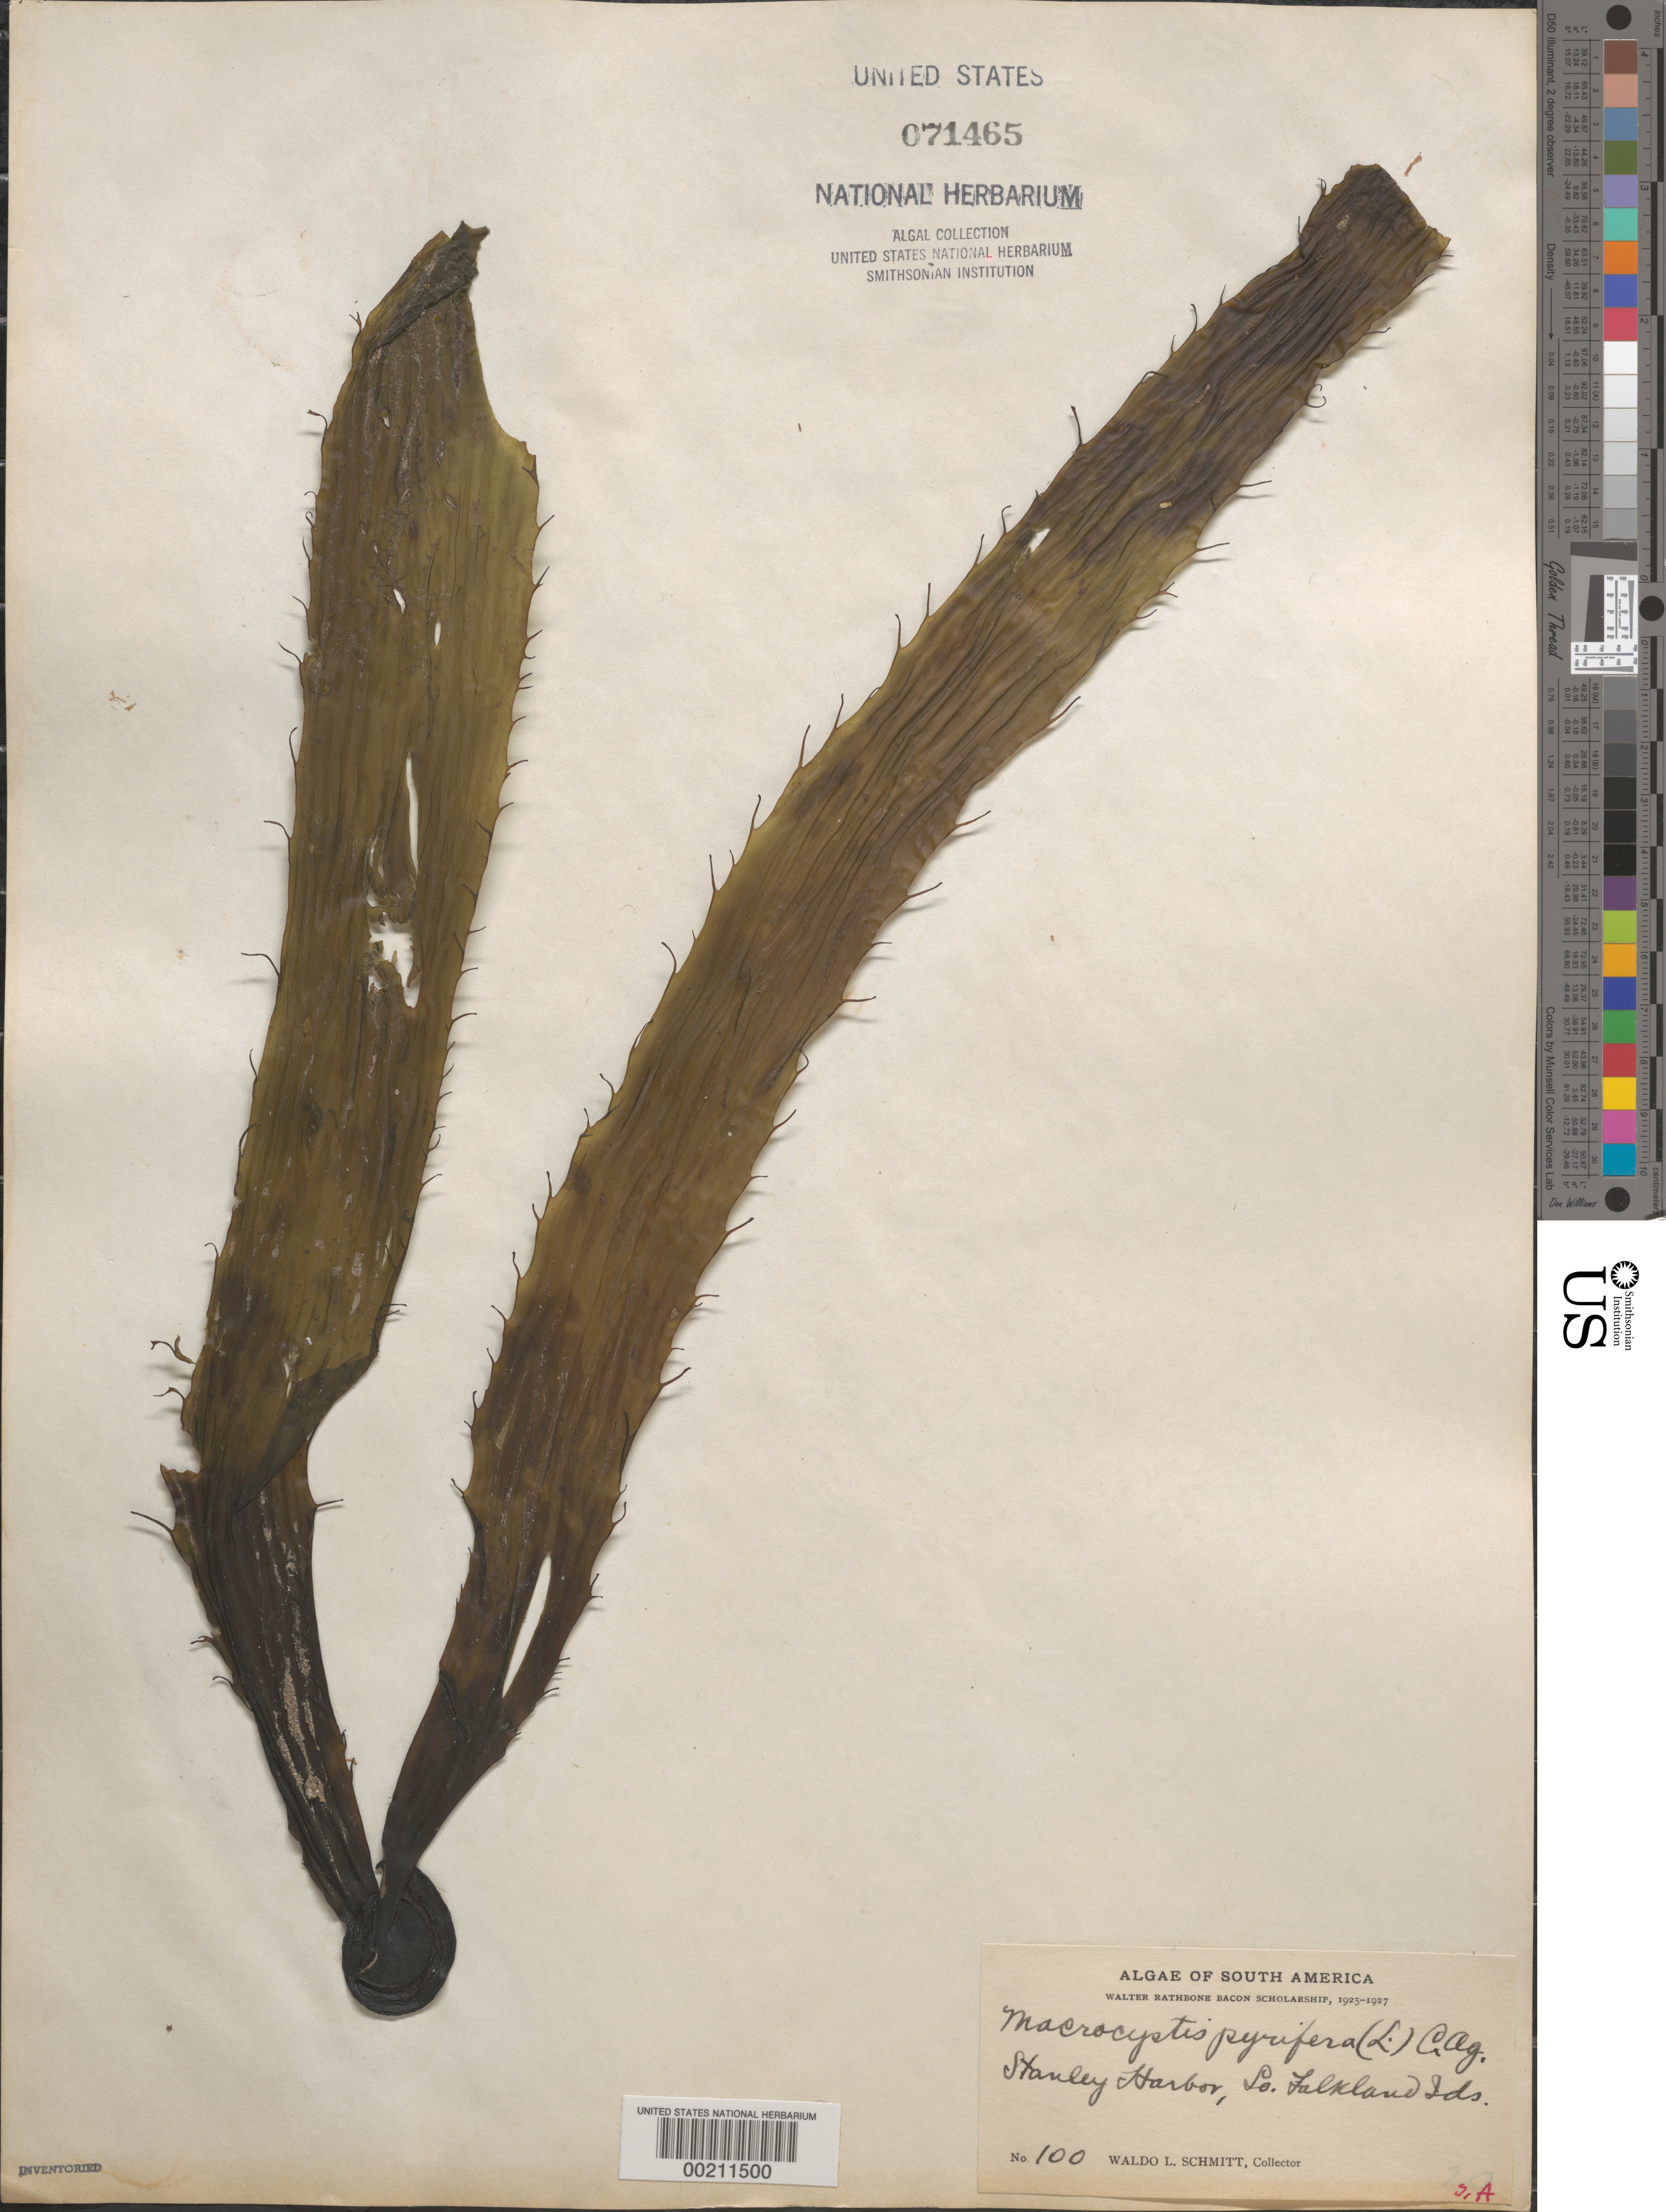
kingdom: Chromista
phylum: Ochrophyta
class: Phaeophyceae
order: Laminariales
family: Laminariaceae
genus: Macrocystis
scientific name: Macrocystis pyrifera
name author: (L.) C. Agardh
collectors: W. L. Schmitt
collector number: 100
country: Falkland Islands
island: East Falkland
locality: Stanley Harbor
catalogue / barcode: US 71465